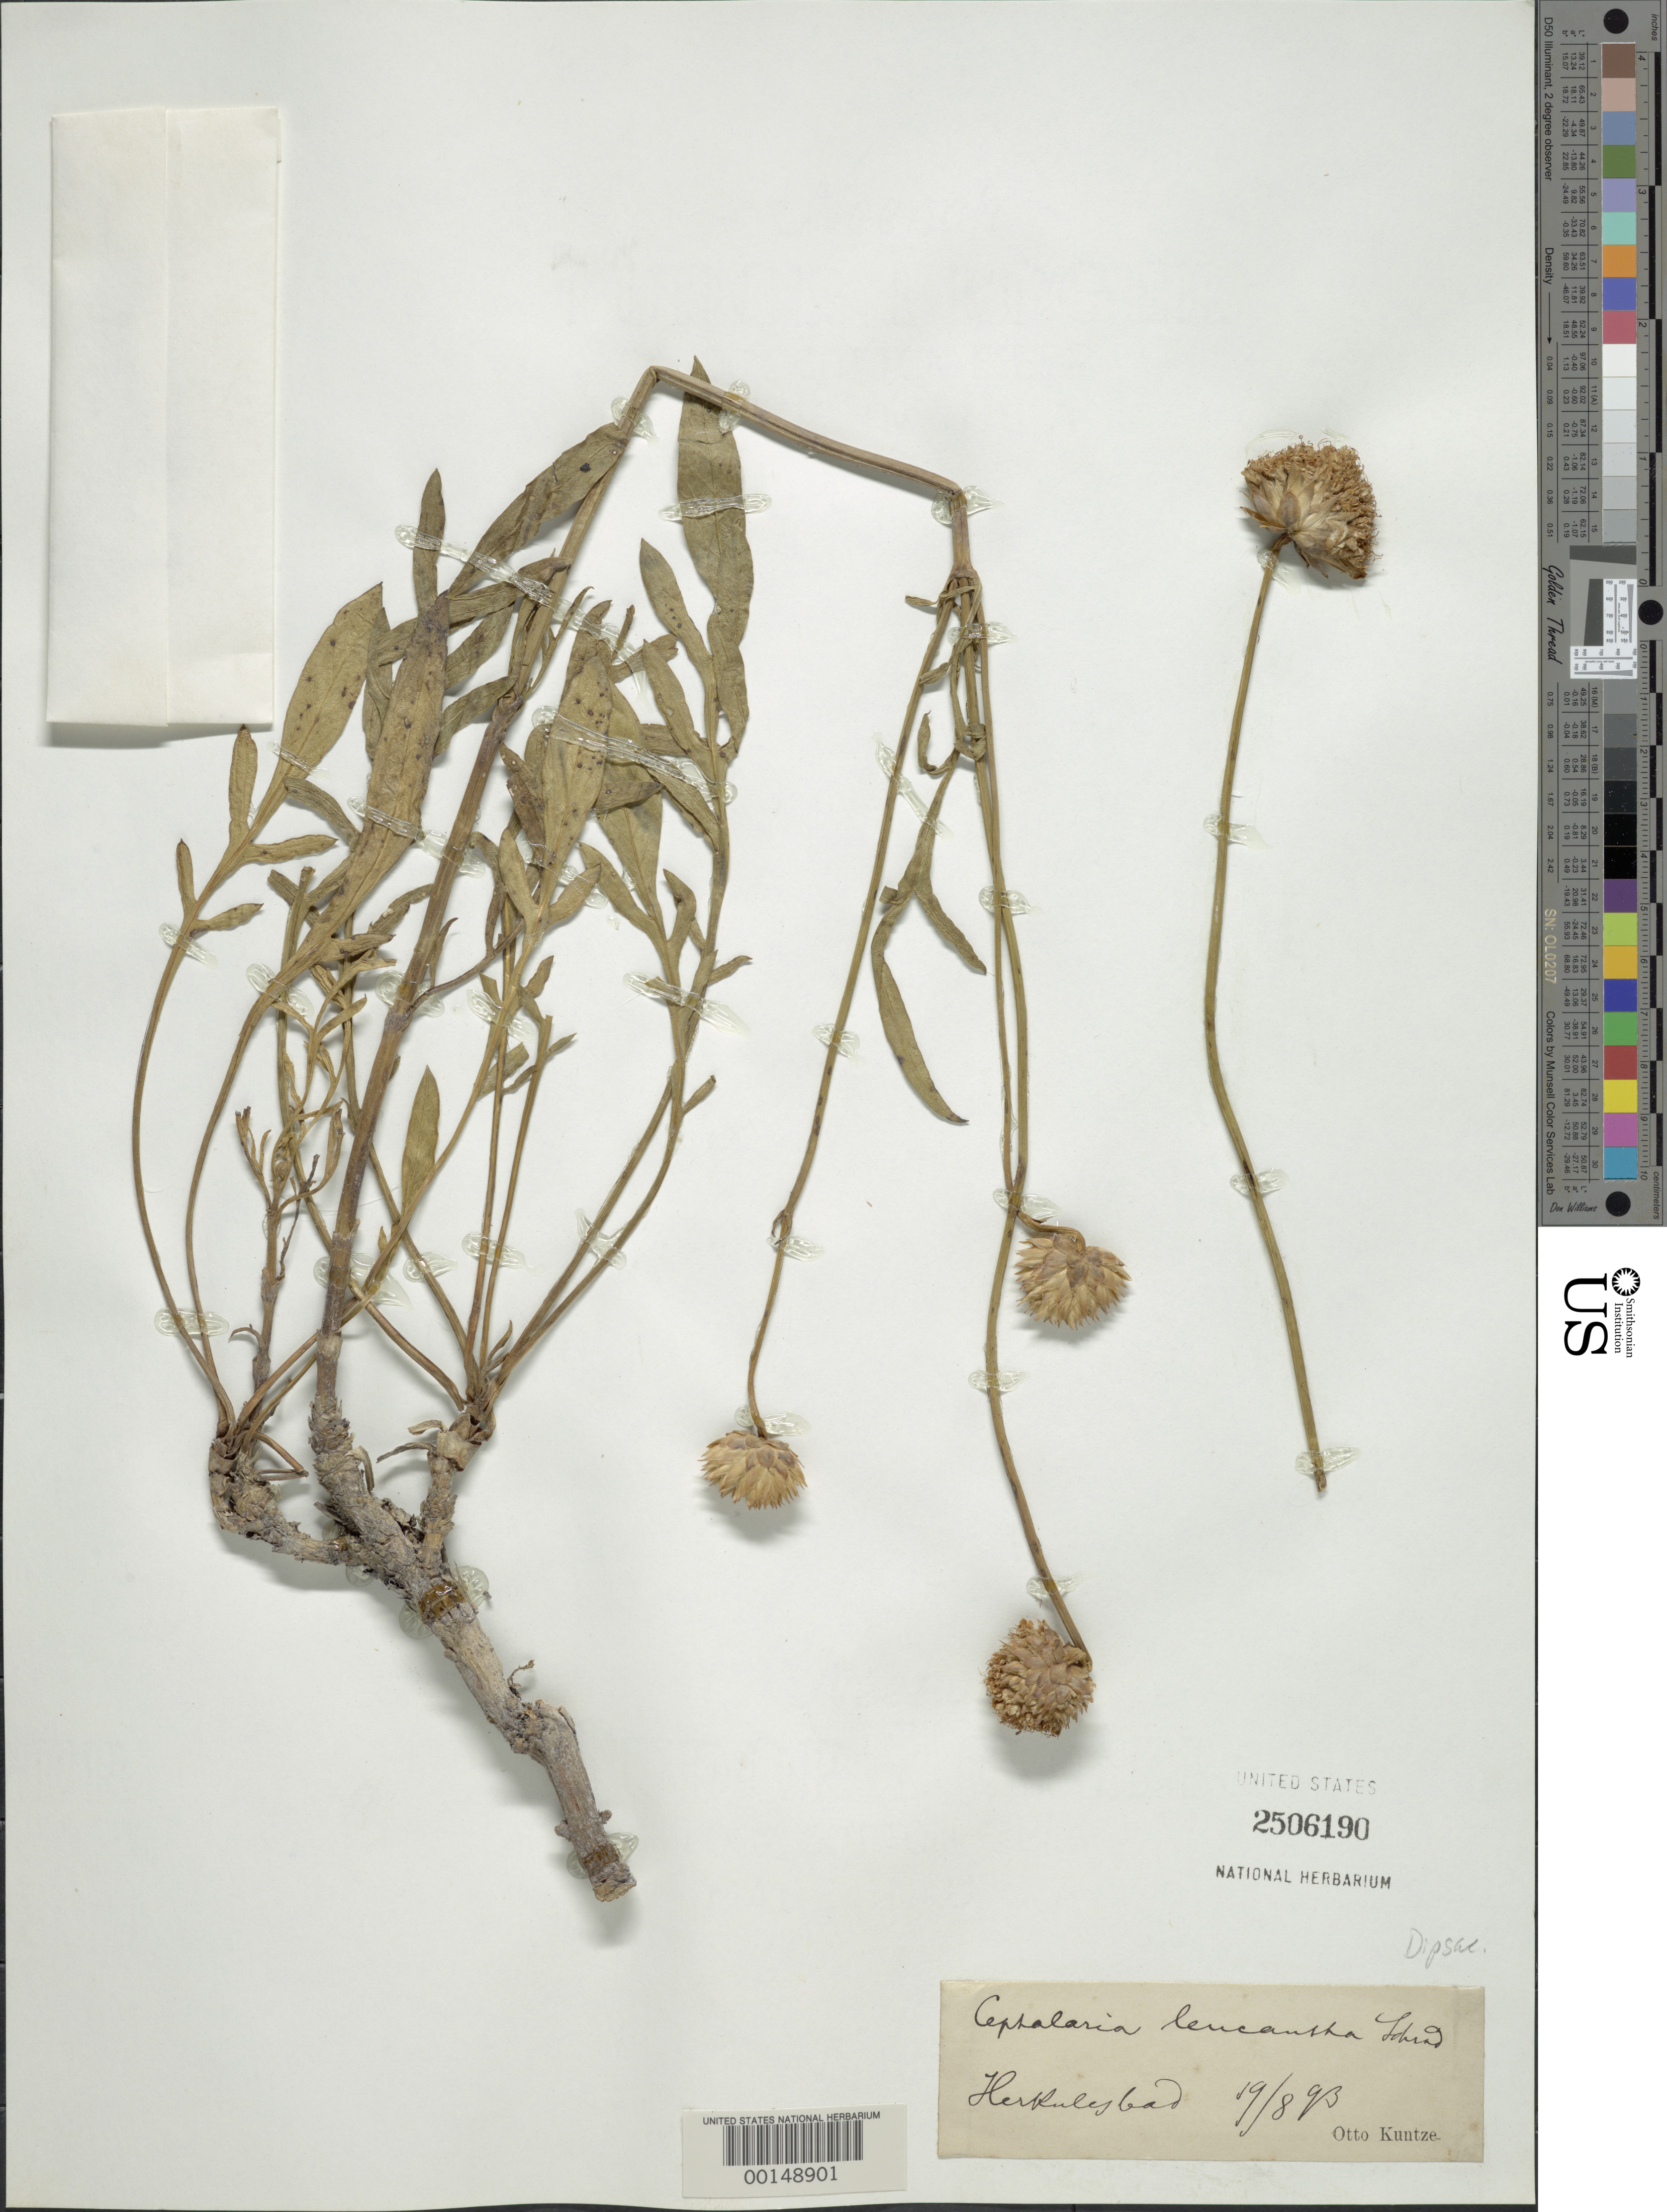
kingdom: Plantae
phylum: Tracheophyta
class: Magnoliopsida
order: Dipsacales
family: Caprifoliaceae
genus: Cephalaria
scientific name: Cephalaria leucantha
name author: Schrad.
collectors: C.E.O. Kuntze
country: Romania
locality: Herkulesbad. [= Baile Herculane or Herkules-Banja in Romania (Caras-Severin Province)?]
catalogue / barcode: US 2506190